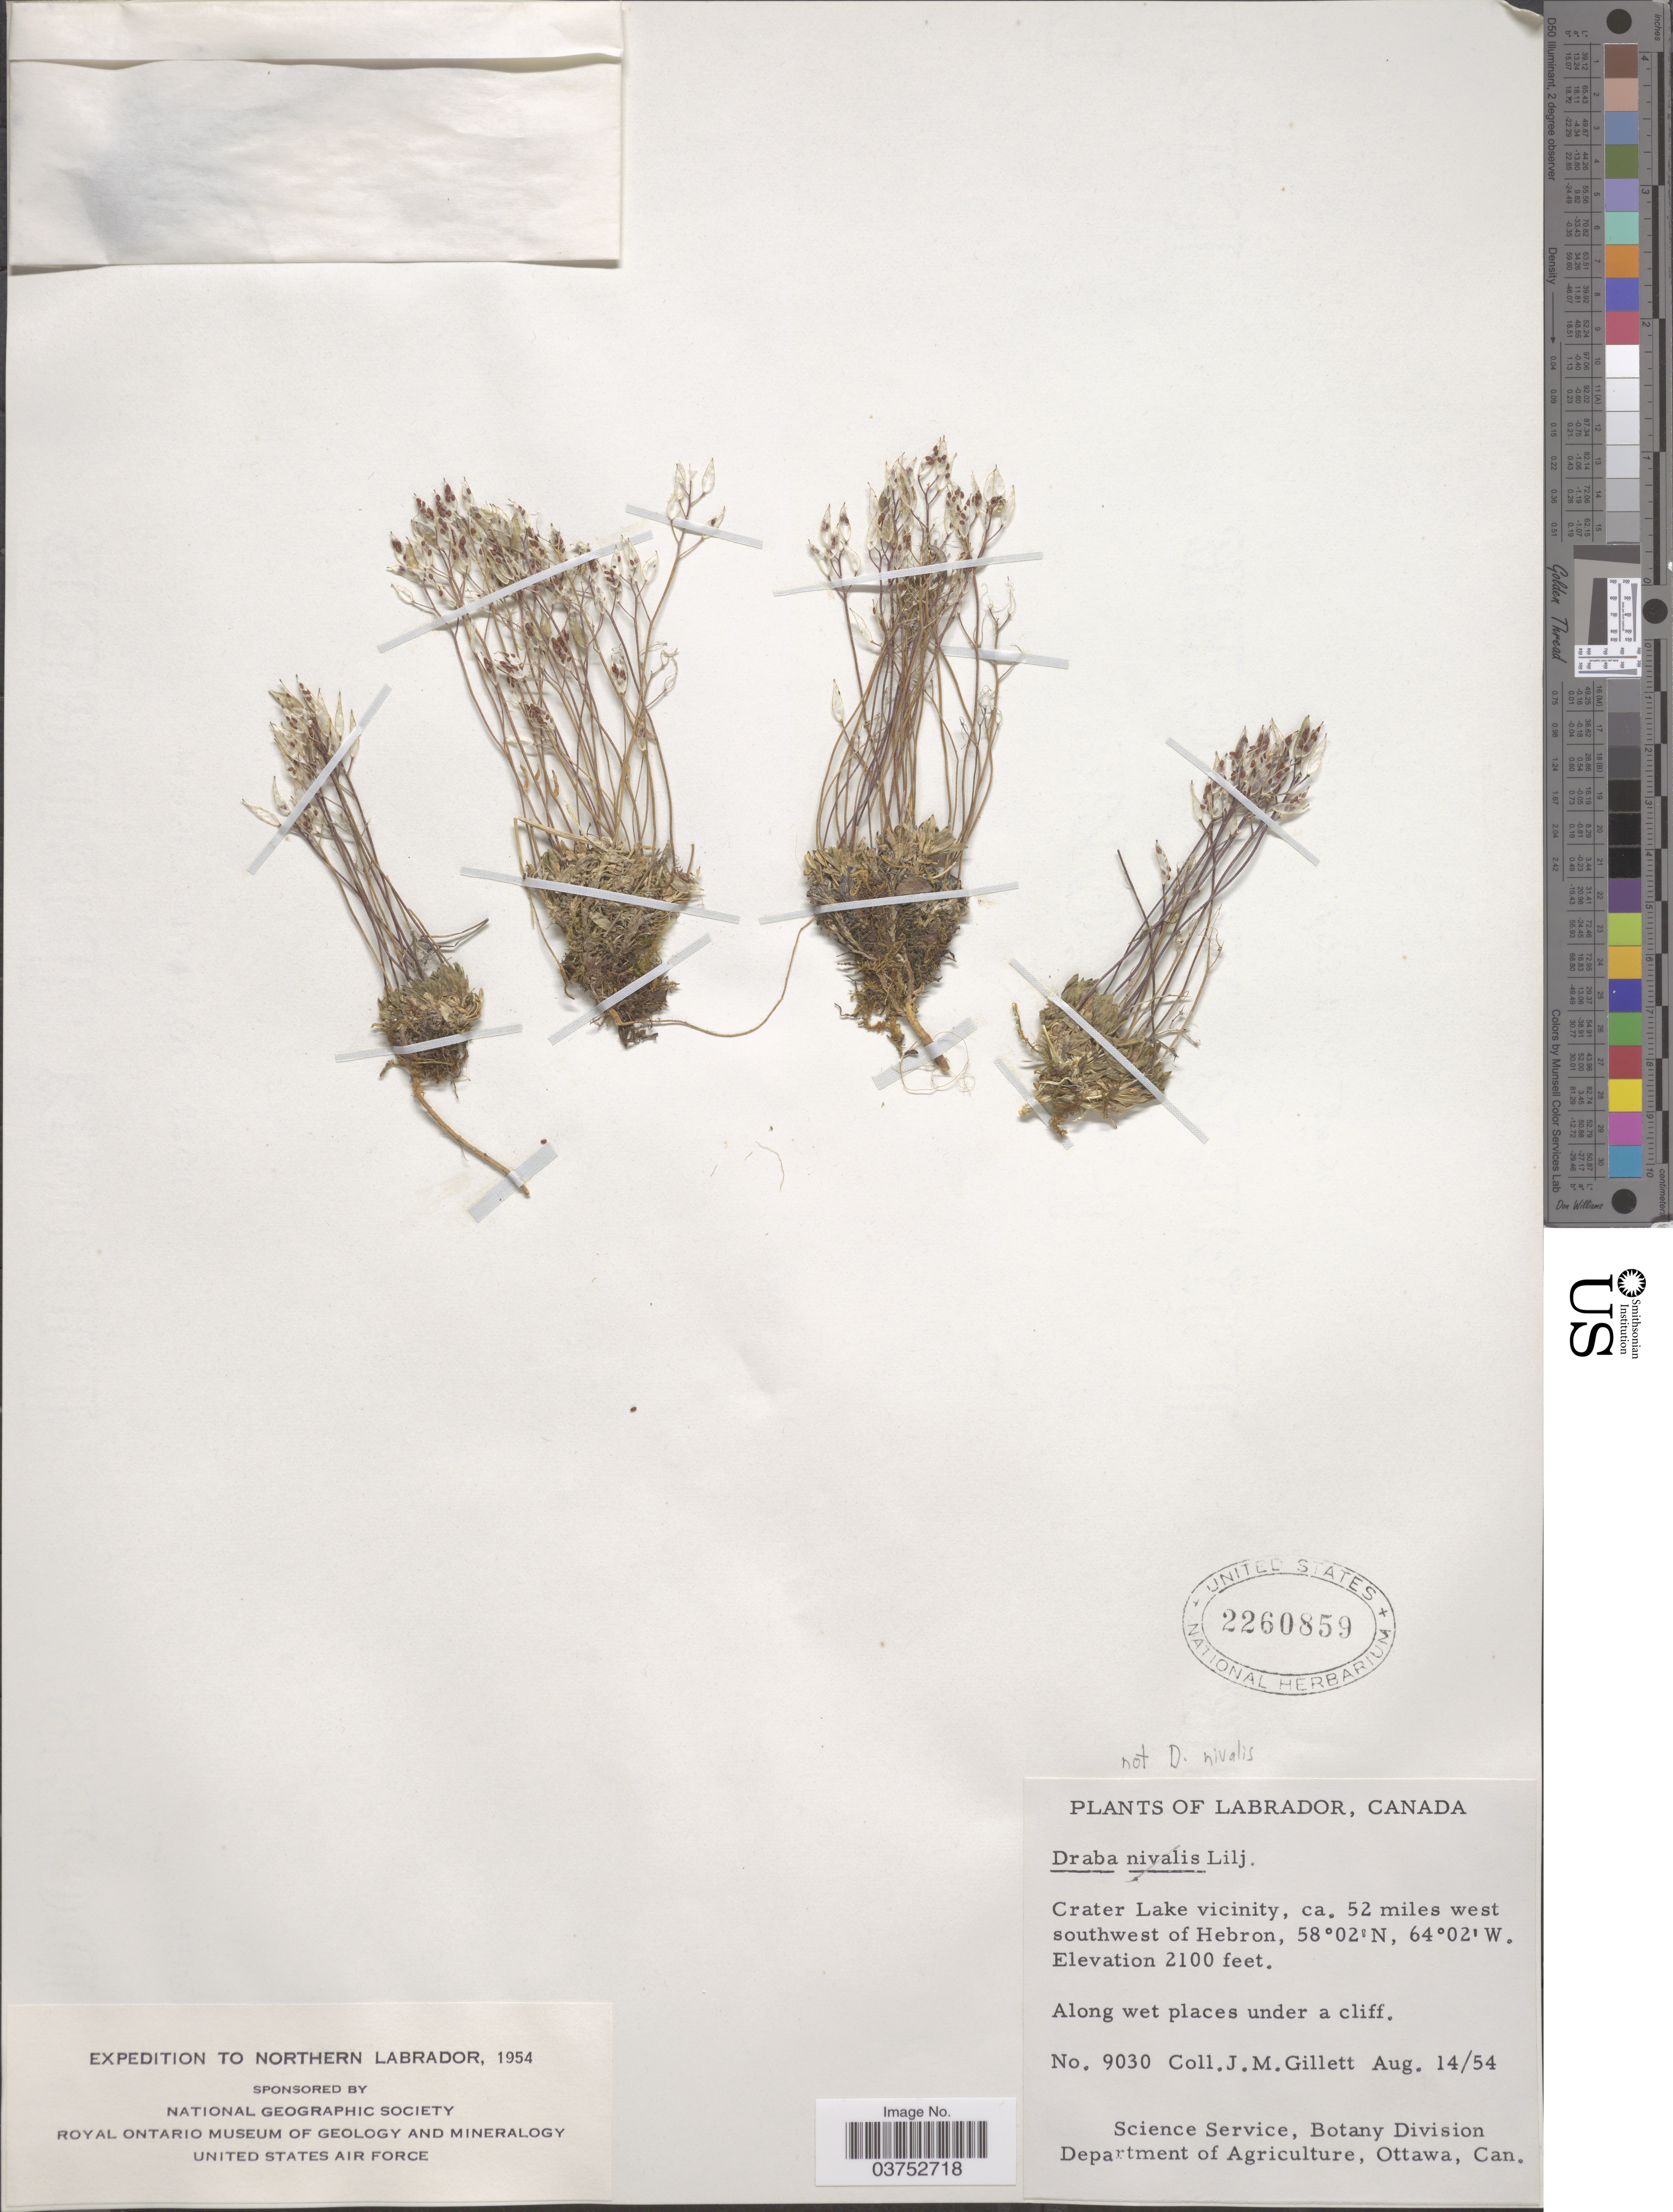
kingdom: Plantae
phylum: Tracheophyta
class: Magnoliopsida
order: Brassicales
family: Brassicaceae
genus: Draba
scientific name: Draba sp.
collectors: J. M. Gillett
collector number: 9030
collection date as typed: Transcribed d/m/y: 14/8/54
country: Canada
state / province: Newfoundland and Labrador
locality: Northern Labrador. Crater Lake vicinity, ca. 52 miles west southwest of Hebron.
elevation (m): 640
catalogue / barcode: US 2260859